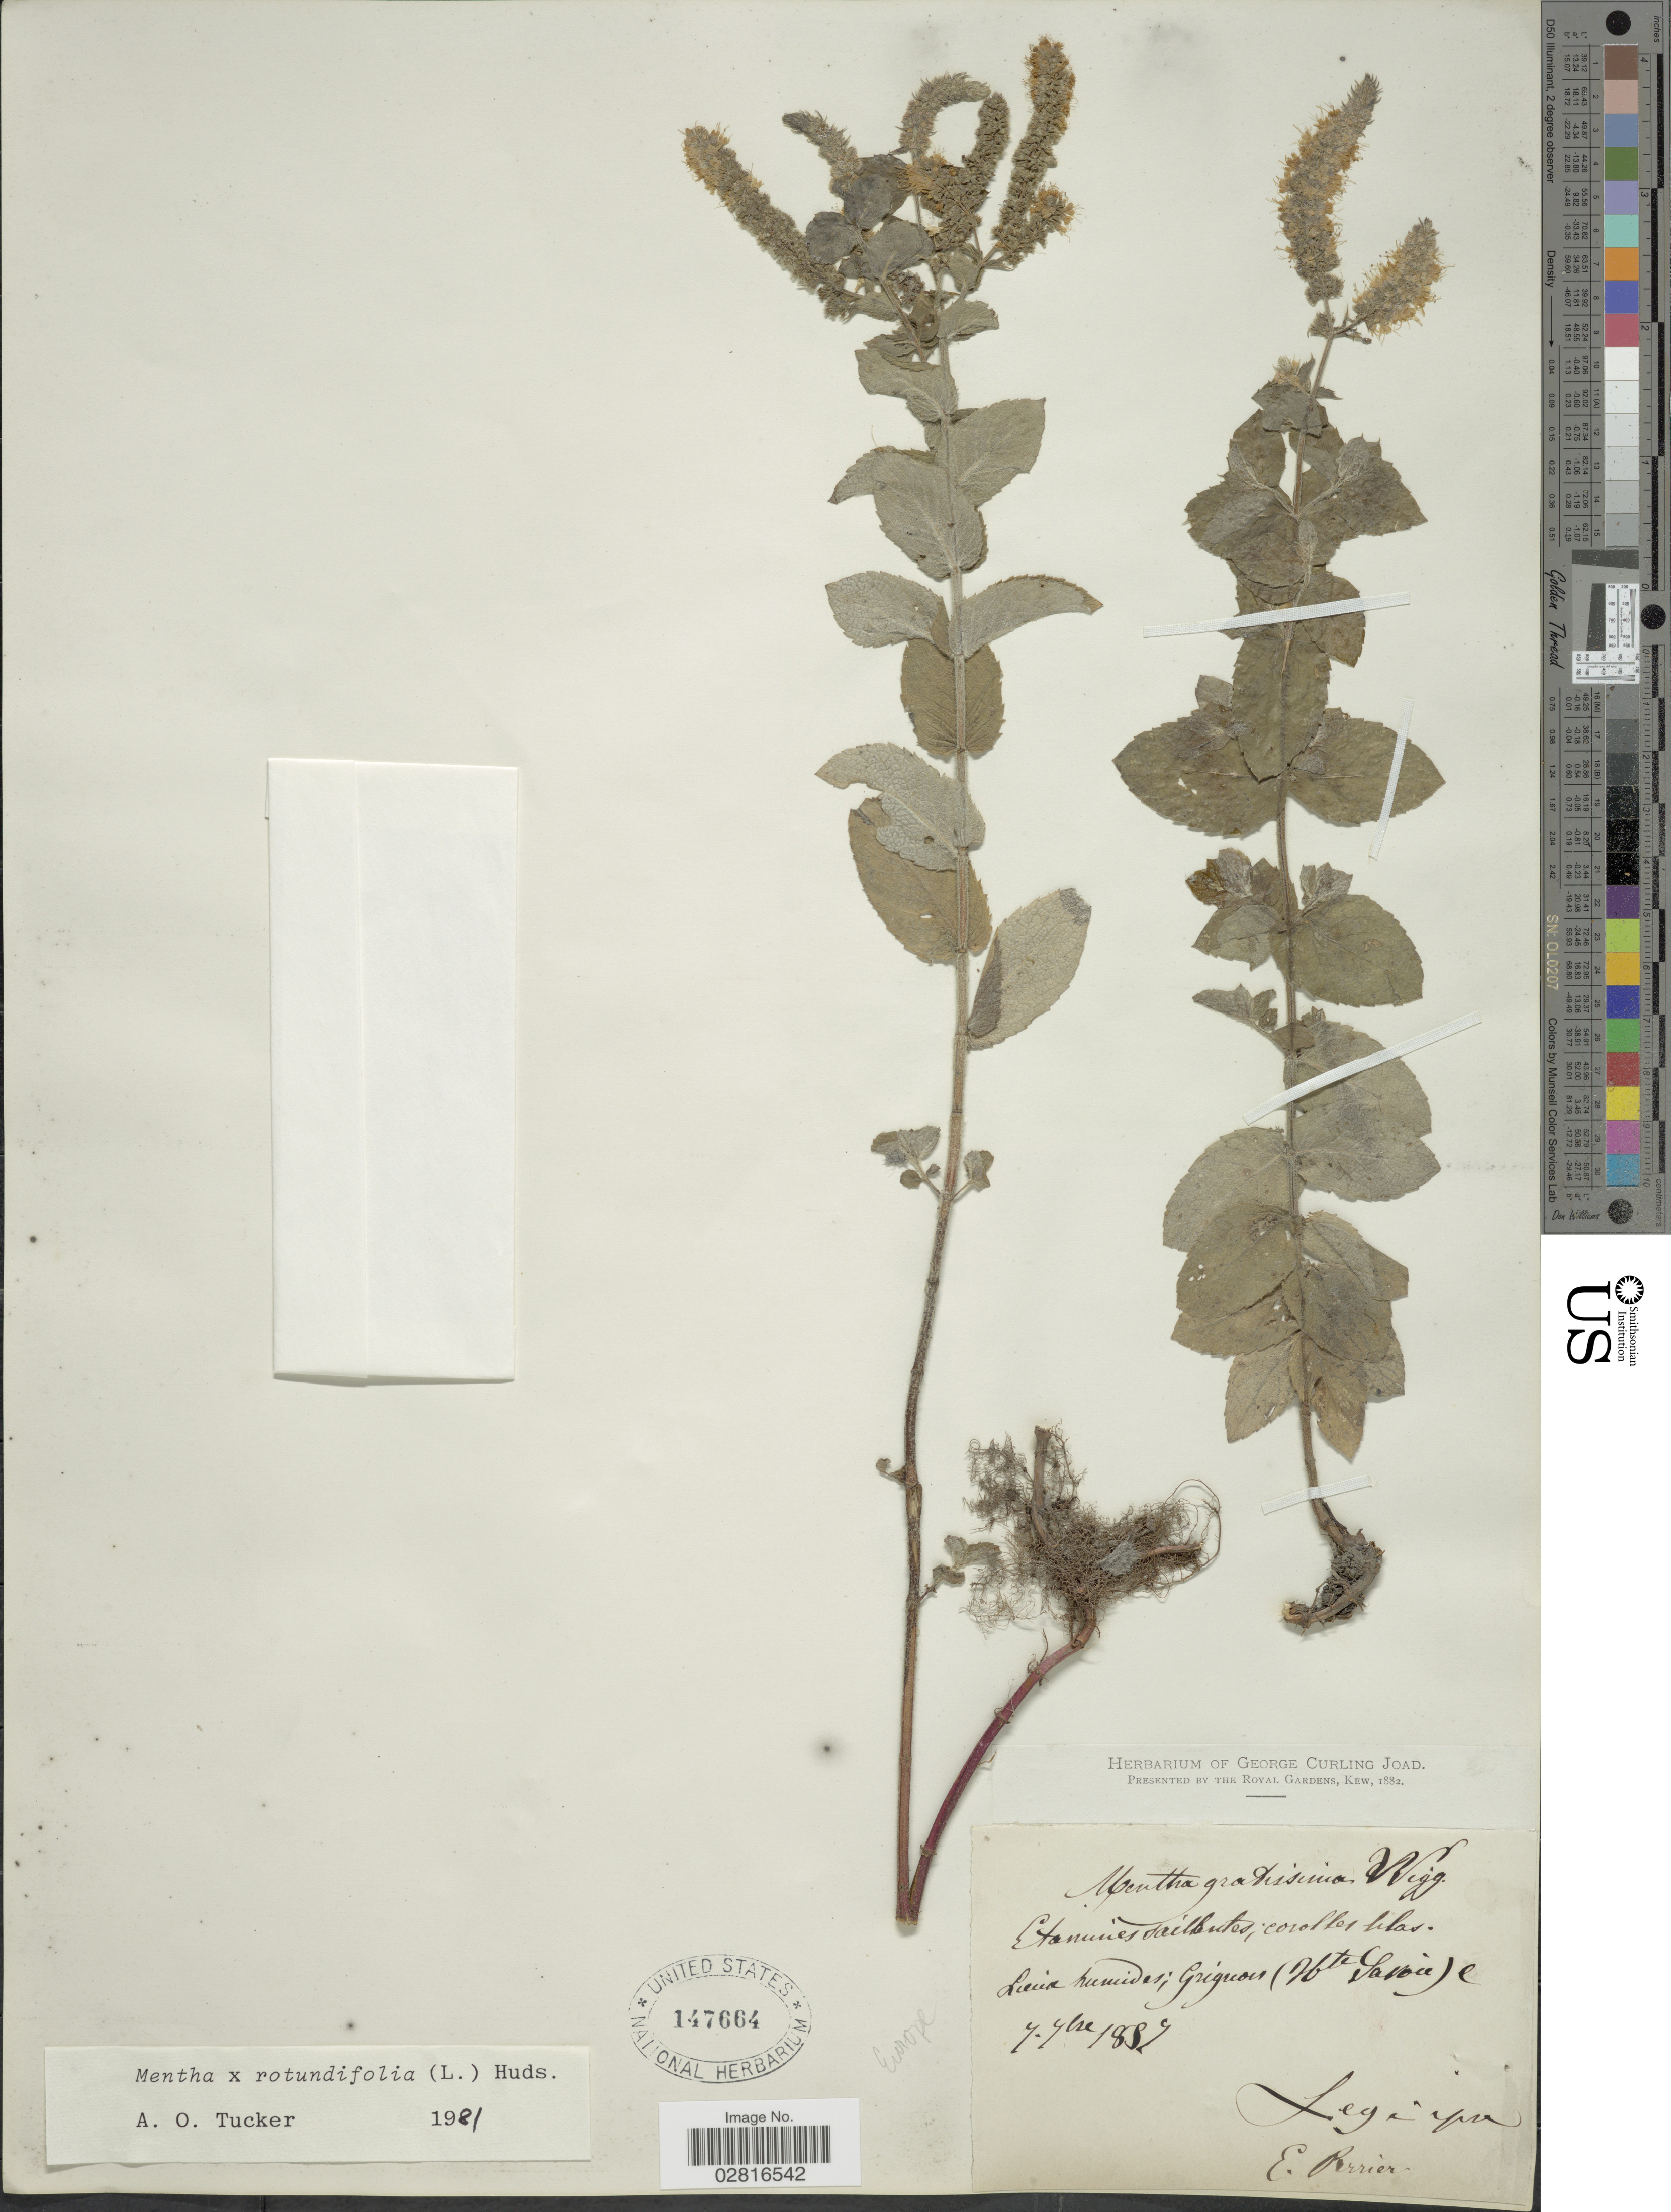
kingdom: Plantae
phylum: Tracheophyta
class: Magnoliopsida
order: Lamiales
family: Lamiaceae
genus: Mentha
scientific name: Mentha rotundifolia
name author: (L.) Huds.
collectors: E. Perrier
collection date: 1889-09-07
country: France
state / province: Auvergne-Rhône-Alpes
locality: Lieux humides; Grigreou (Hte Savoie). Europe.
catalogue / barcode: US 147664